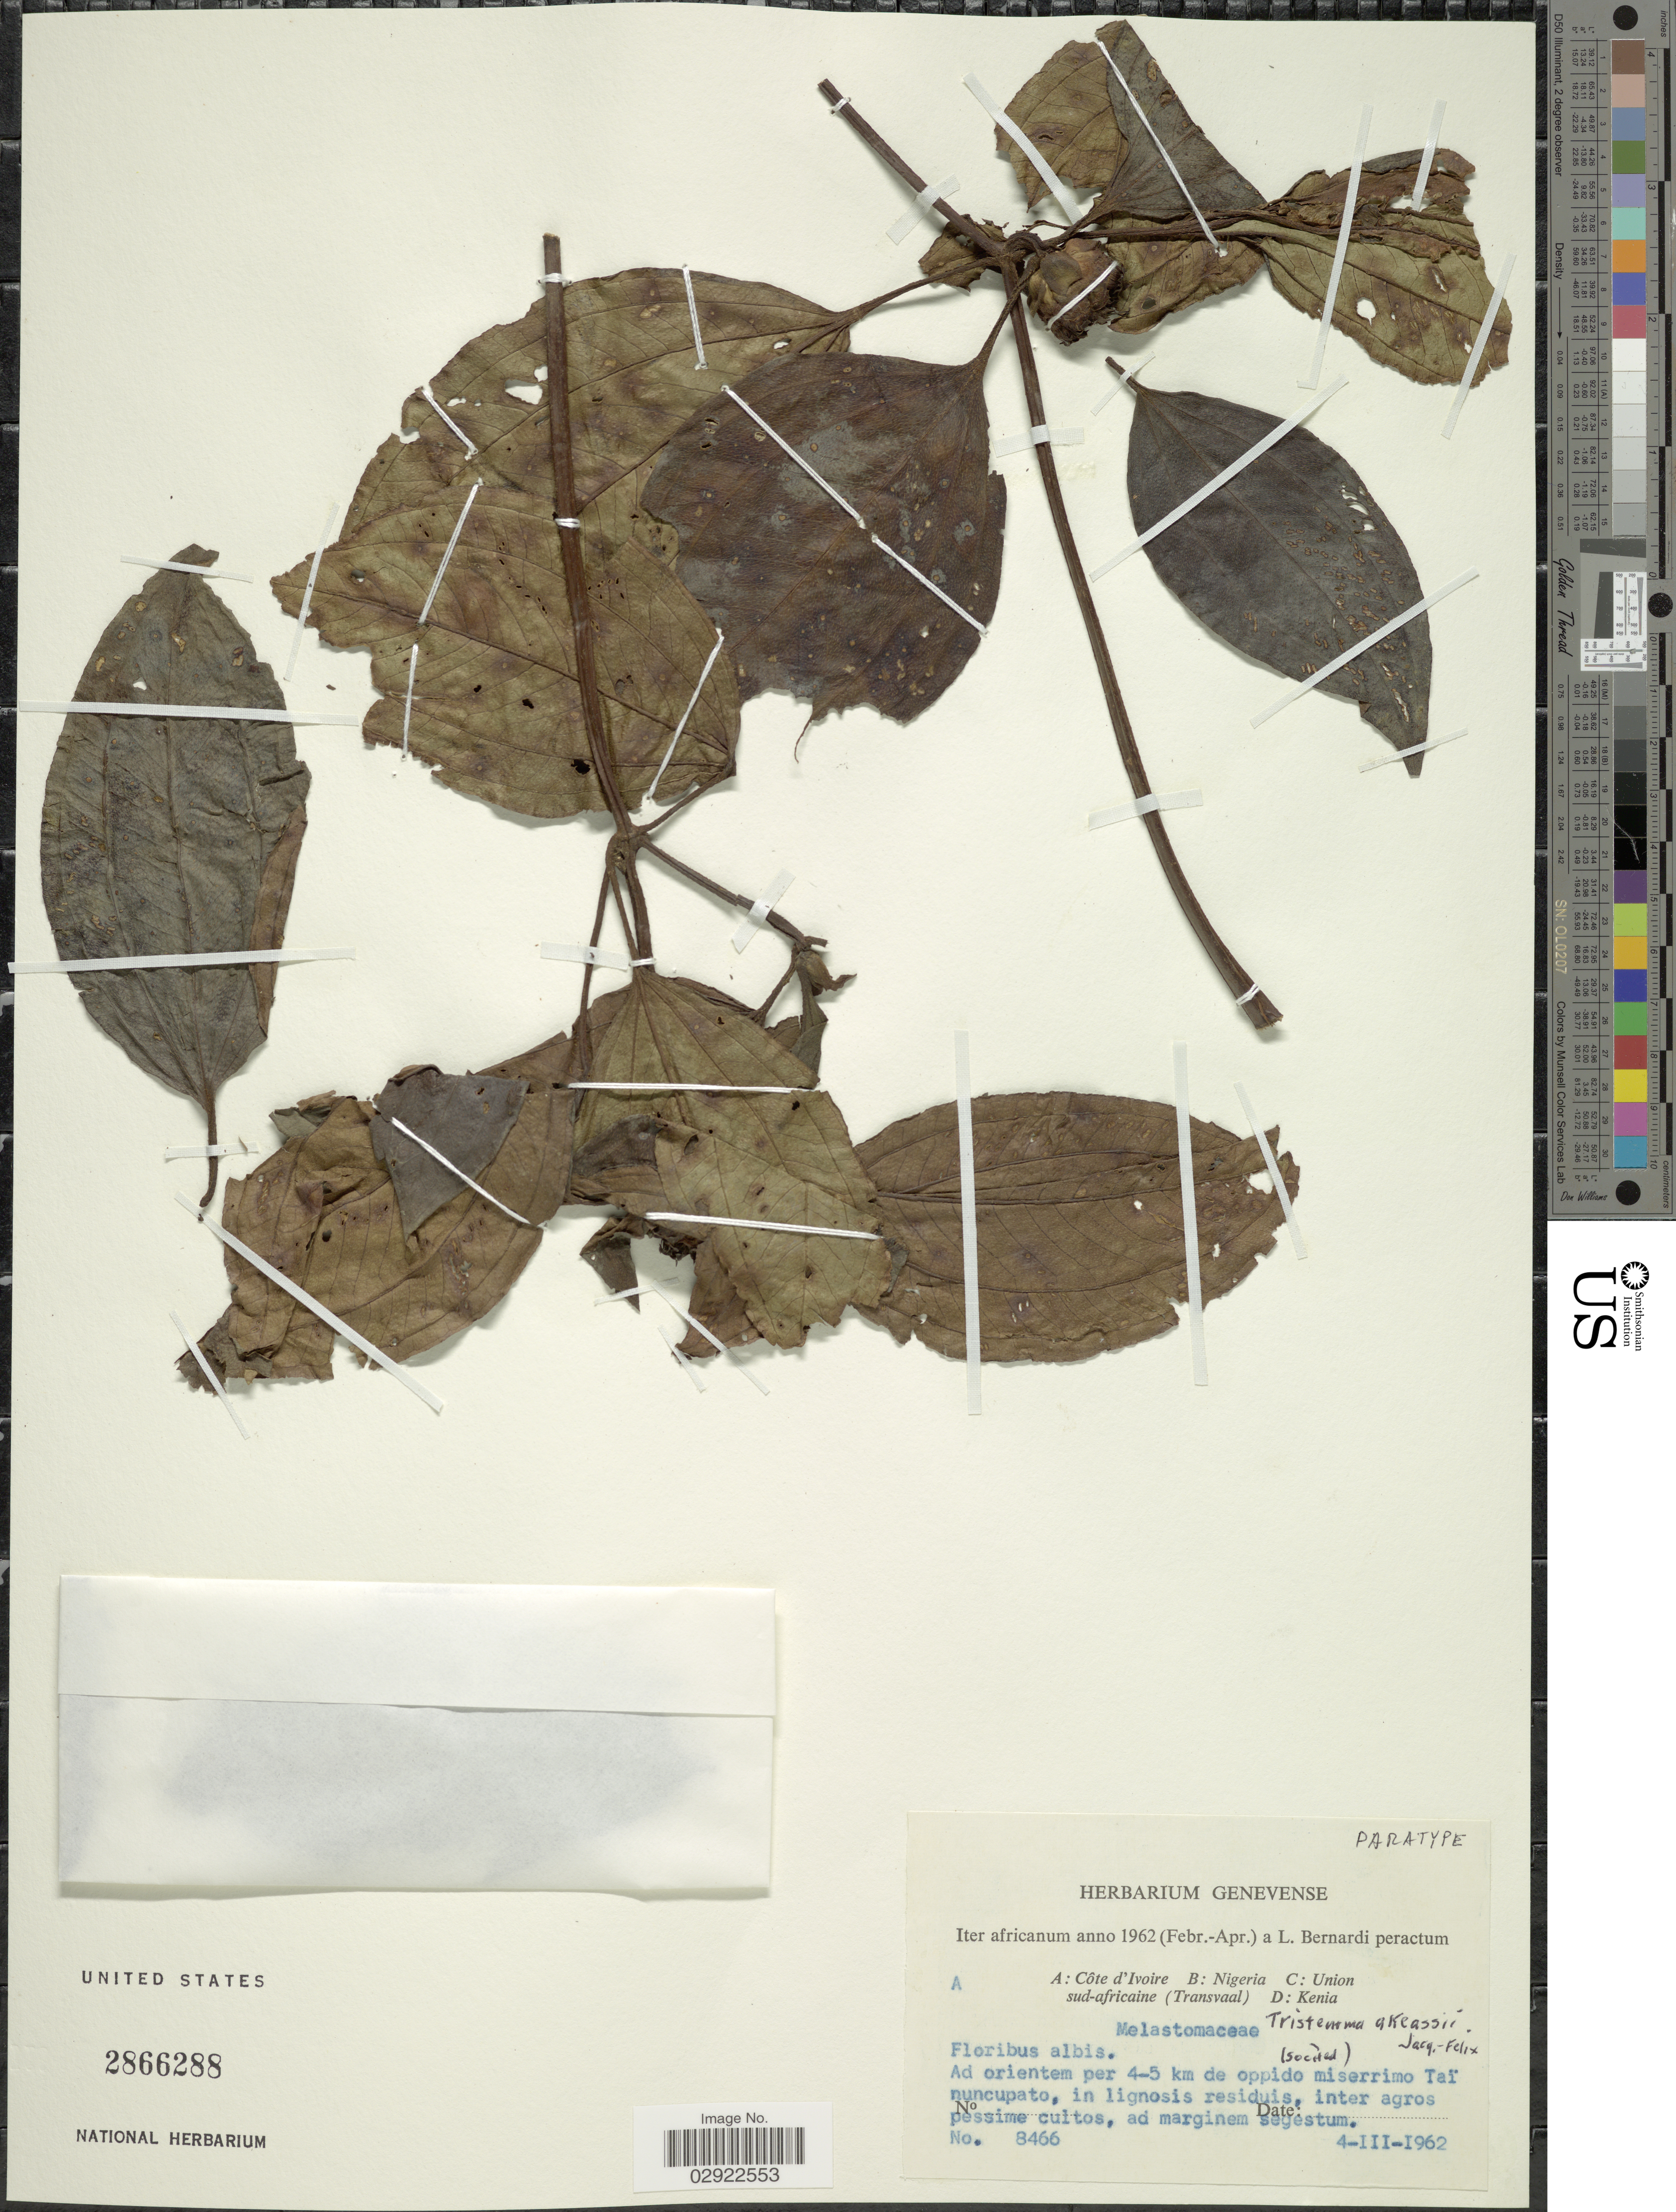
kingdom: Plantae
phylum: Tracheophyta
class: Magnoliopsida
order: Myrtales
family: Melastomataceae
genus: Tristemma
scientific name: Tristemma akeassii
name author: Jacq.-Fél.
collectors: L. Bernardi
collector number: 8466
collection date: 1962-03-04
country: Ivory Coast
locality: Côte d'Ivoire. Ad orientem per 4-5 km de oppido miserrimo Taï nuncupato, in lignosis residuis, inter agros pessime cultos.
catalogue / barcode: US 2866288